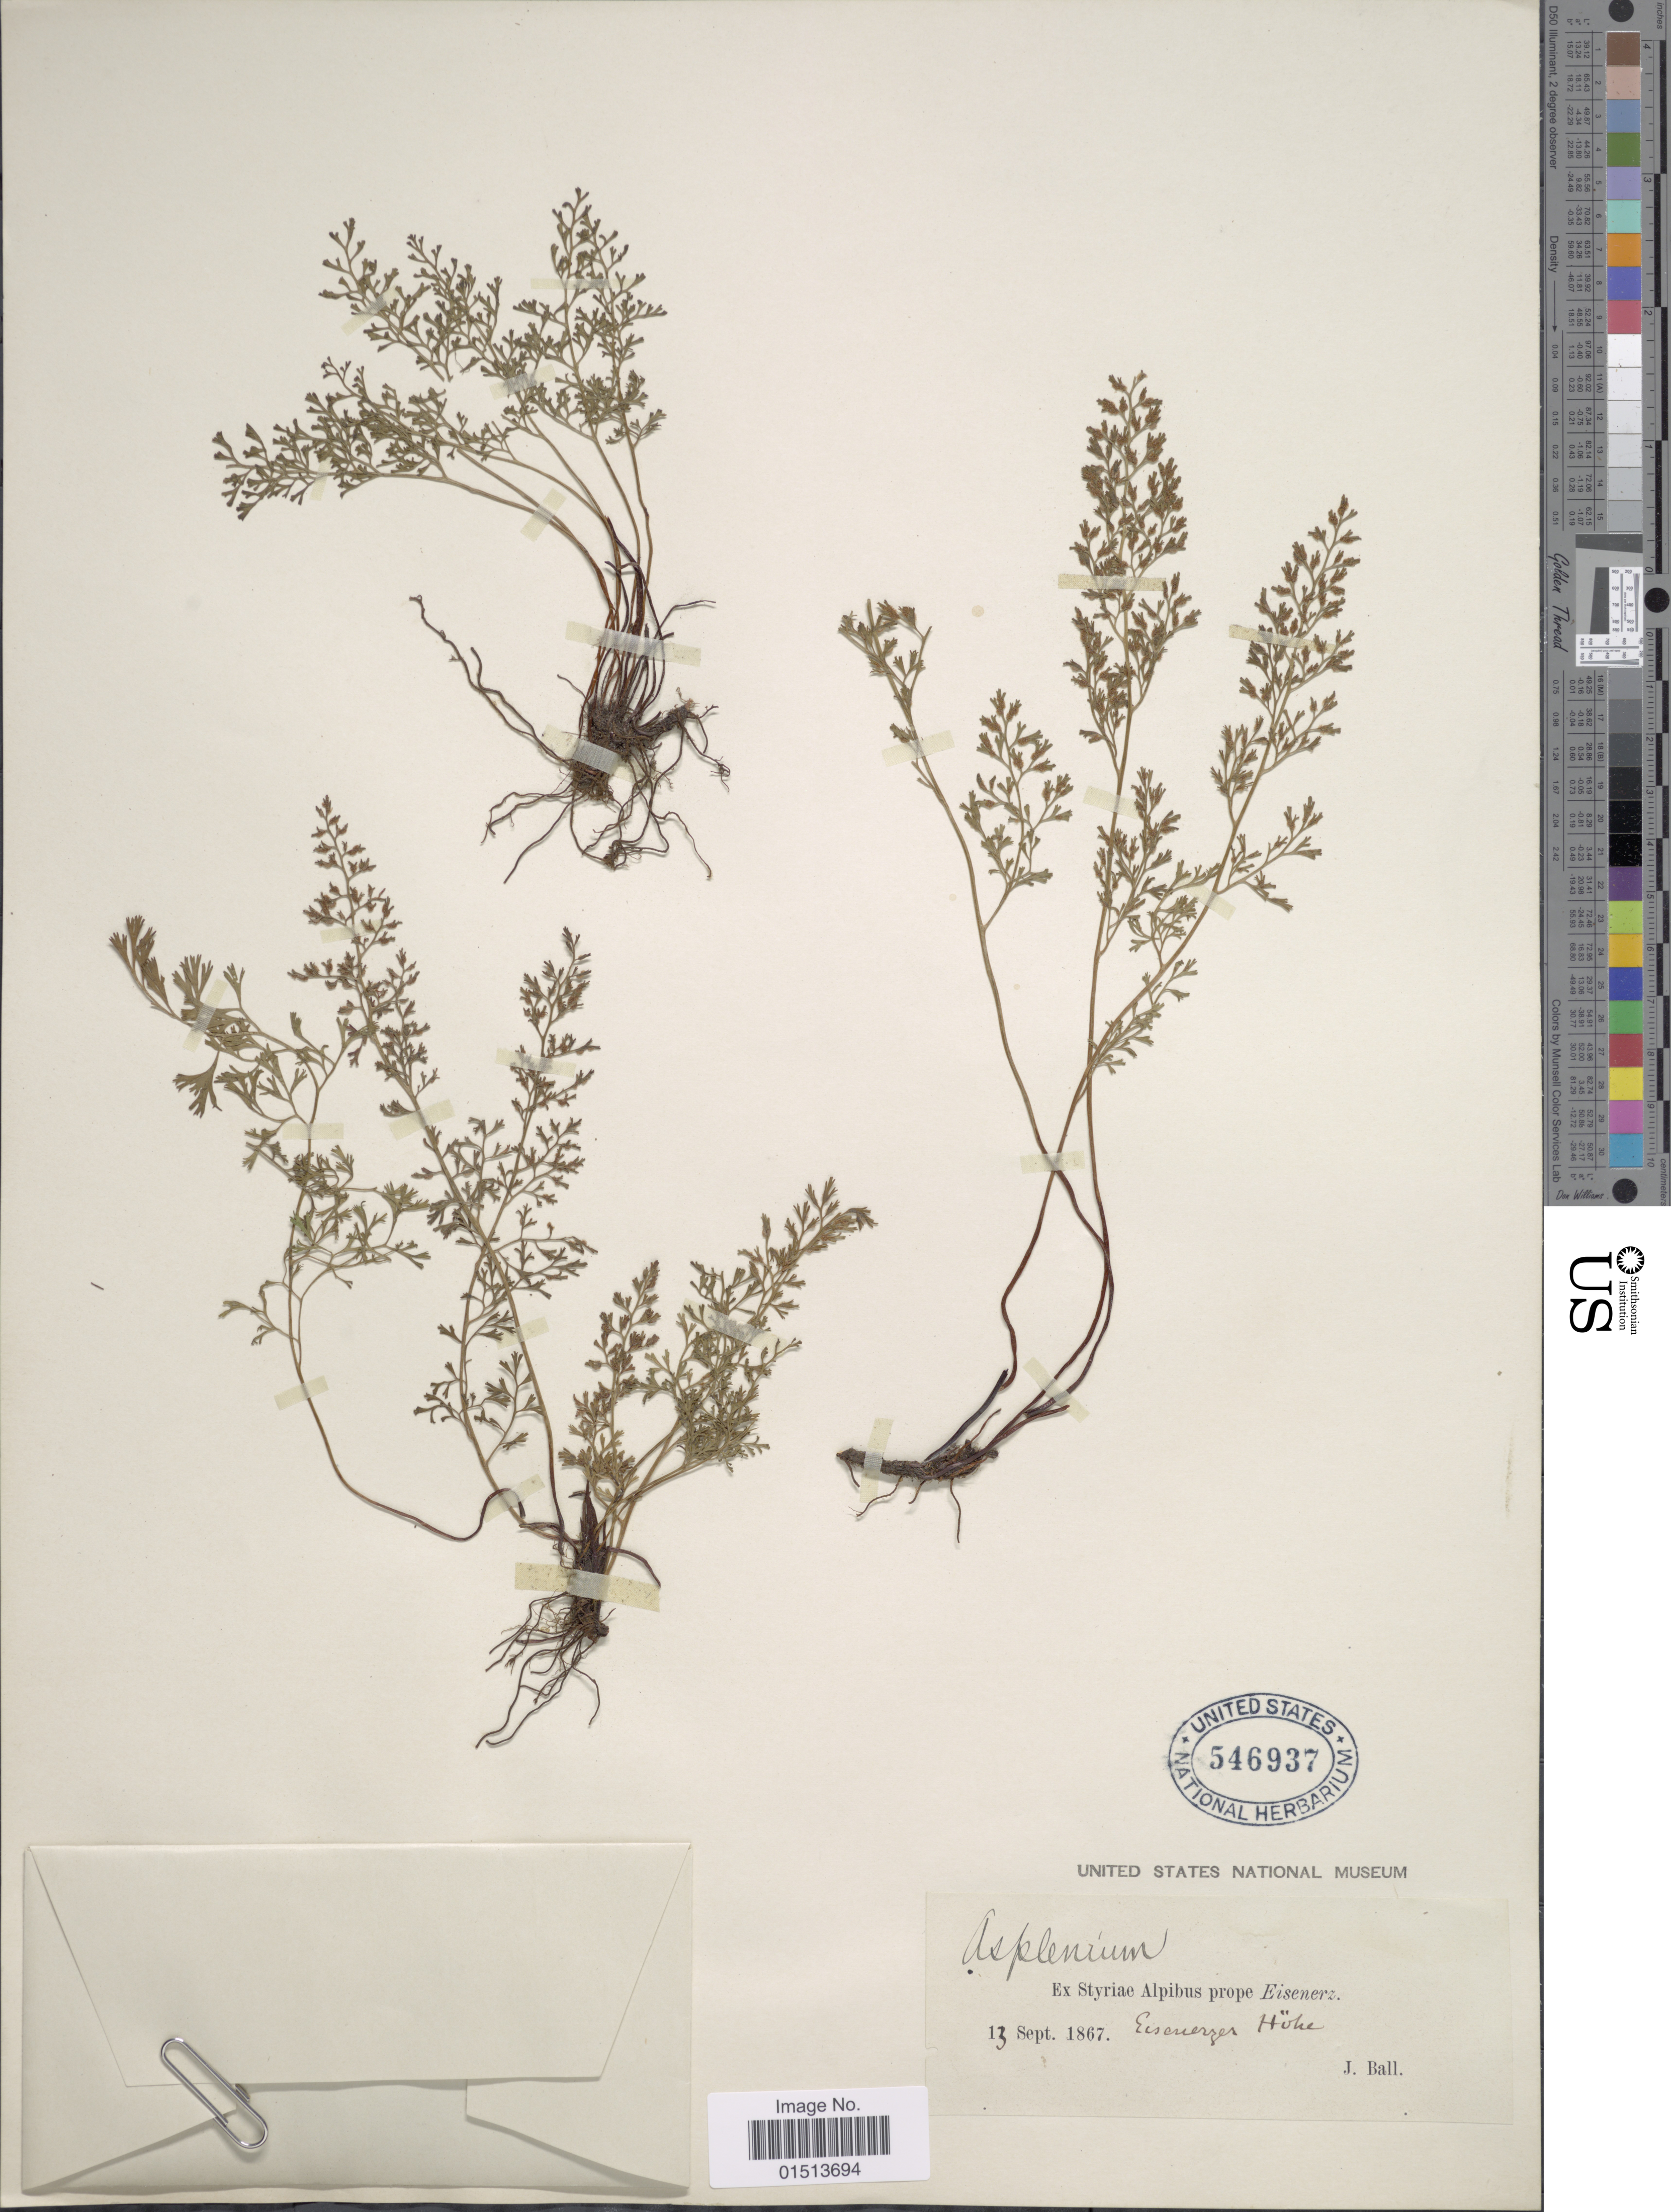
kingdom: Plantae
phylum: Tracheophyta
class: Polypodiopsida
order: Polypodiales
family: Aspleniaceae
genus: Asplenium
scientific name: Asplenium fissum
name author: Willd.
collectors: J. Ball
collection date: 1867-09-13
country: Austria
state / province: Steiermark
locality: Ex Styriae Alpibus prope Eisenerz, Eisenerz höhe.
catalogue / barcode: US 546937